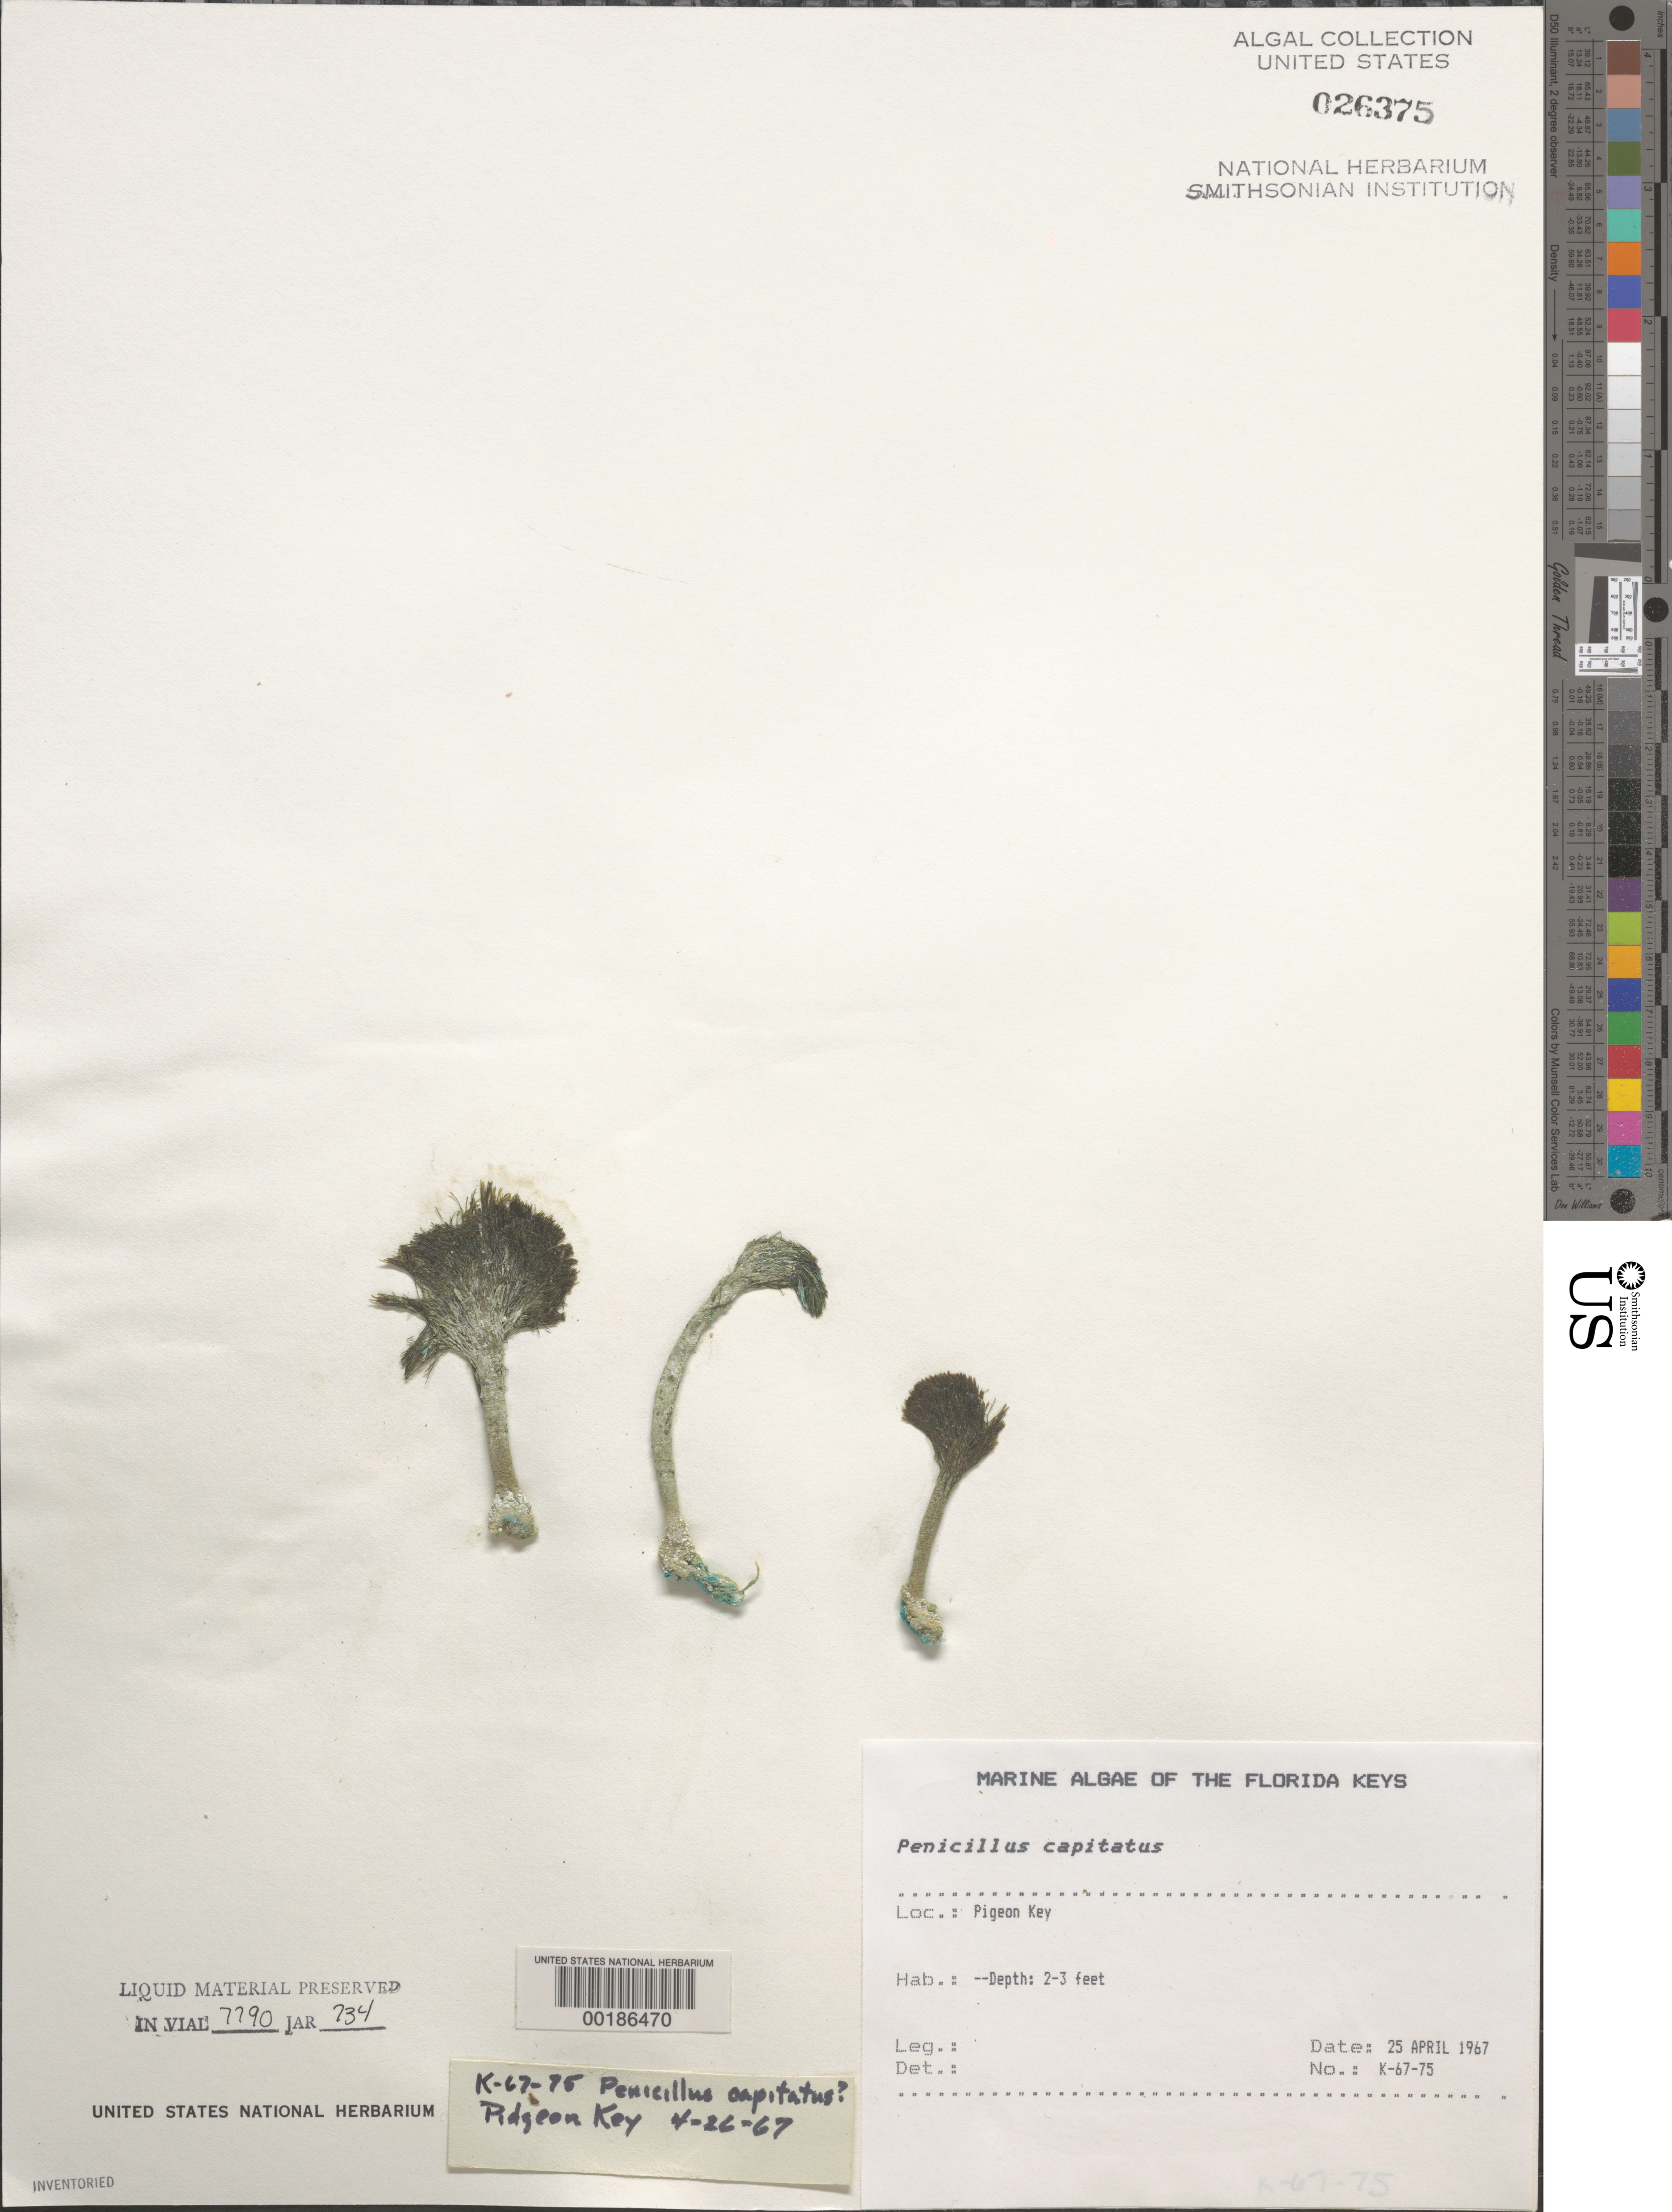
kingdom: Plantae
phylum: Chlorophyta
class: Ulvophyceae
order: Bryopsidales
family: Udoteaceae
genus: Penicillus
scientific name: Penicillus capitatus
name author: Lam.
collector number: K-67-75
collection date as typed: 25 Apr 1967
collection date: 1967-04-25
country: United States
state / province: Florida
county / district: Monroe County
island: Pigeon Key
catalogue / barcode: US 26375